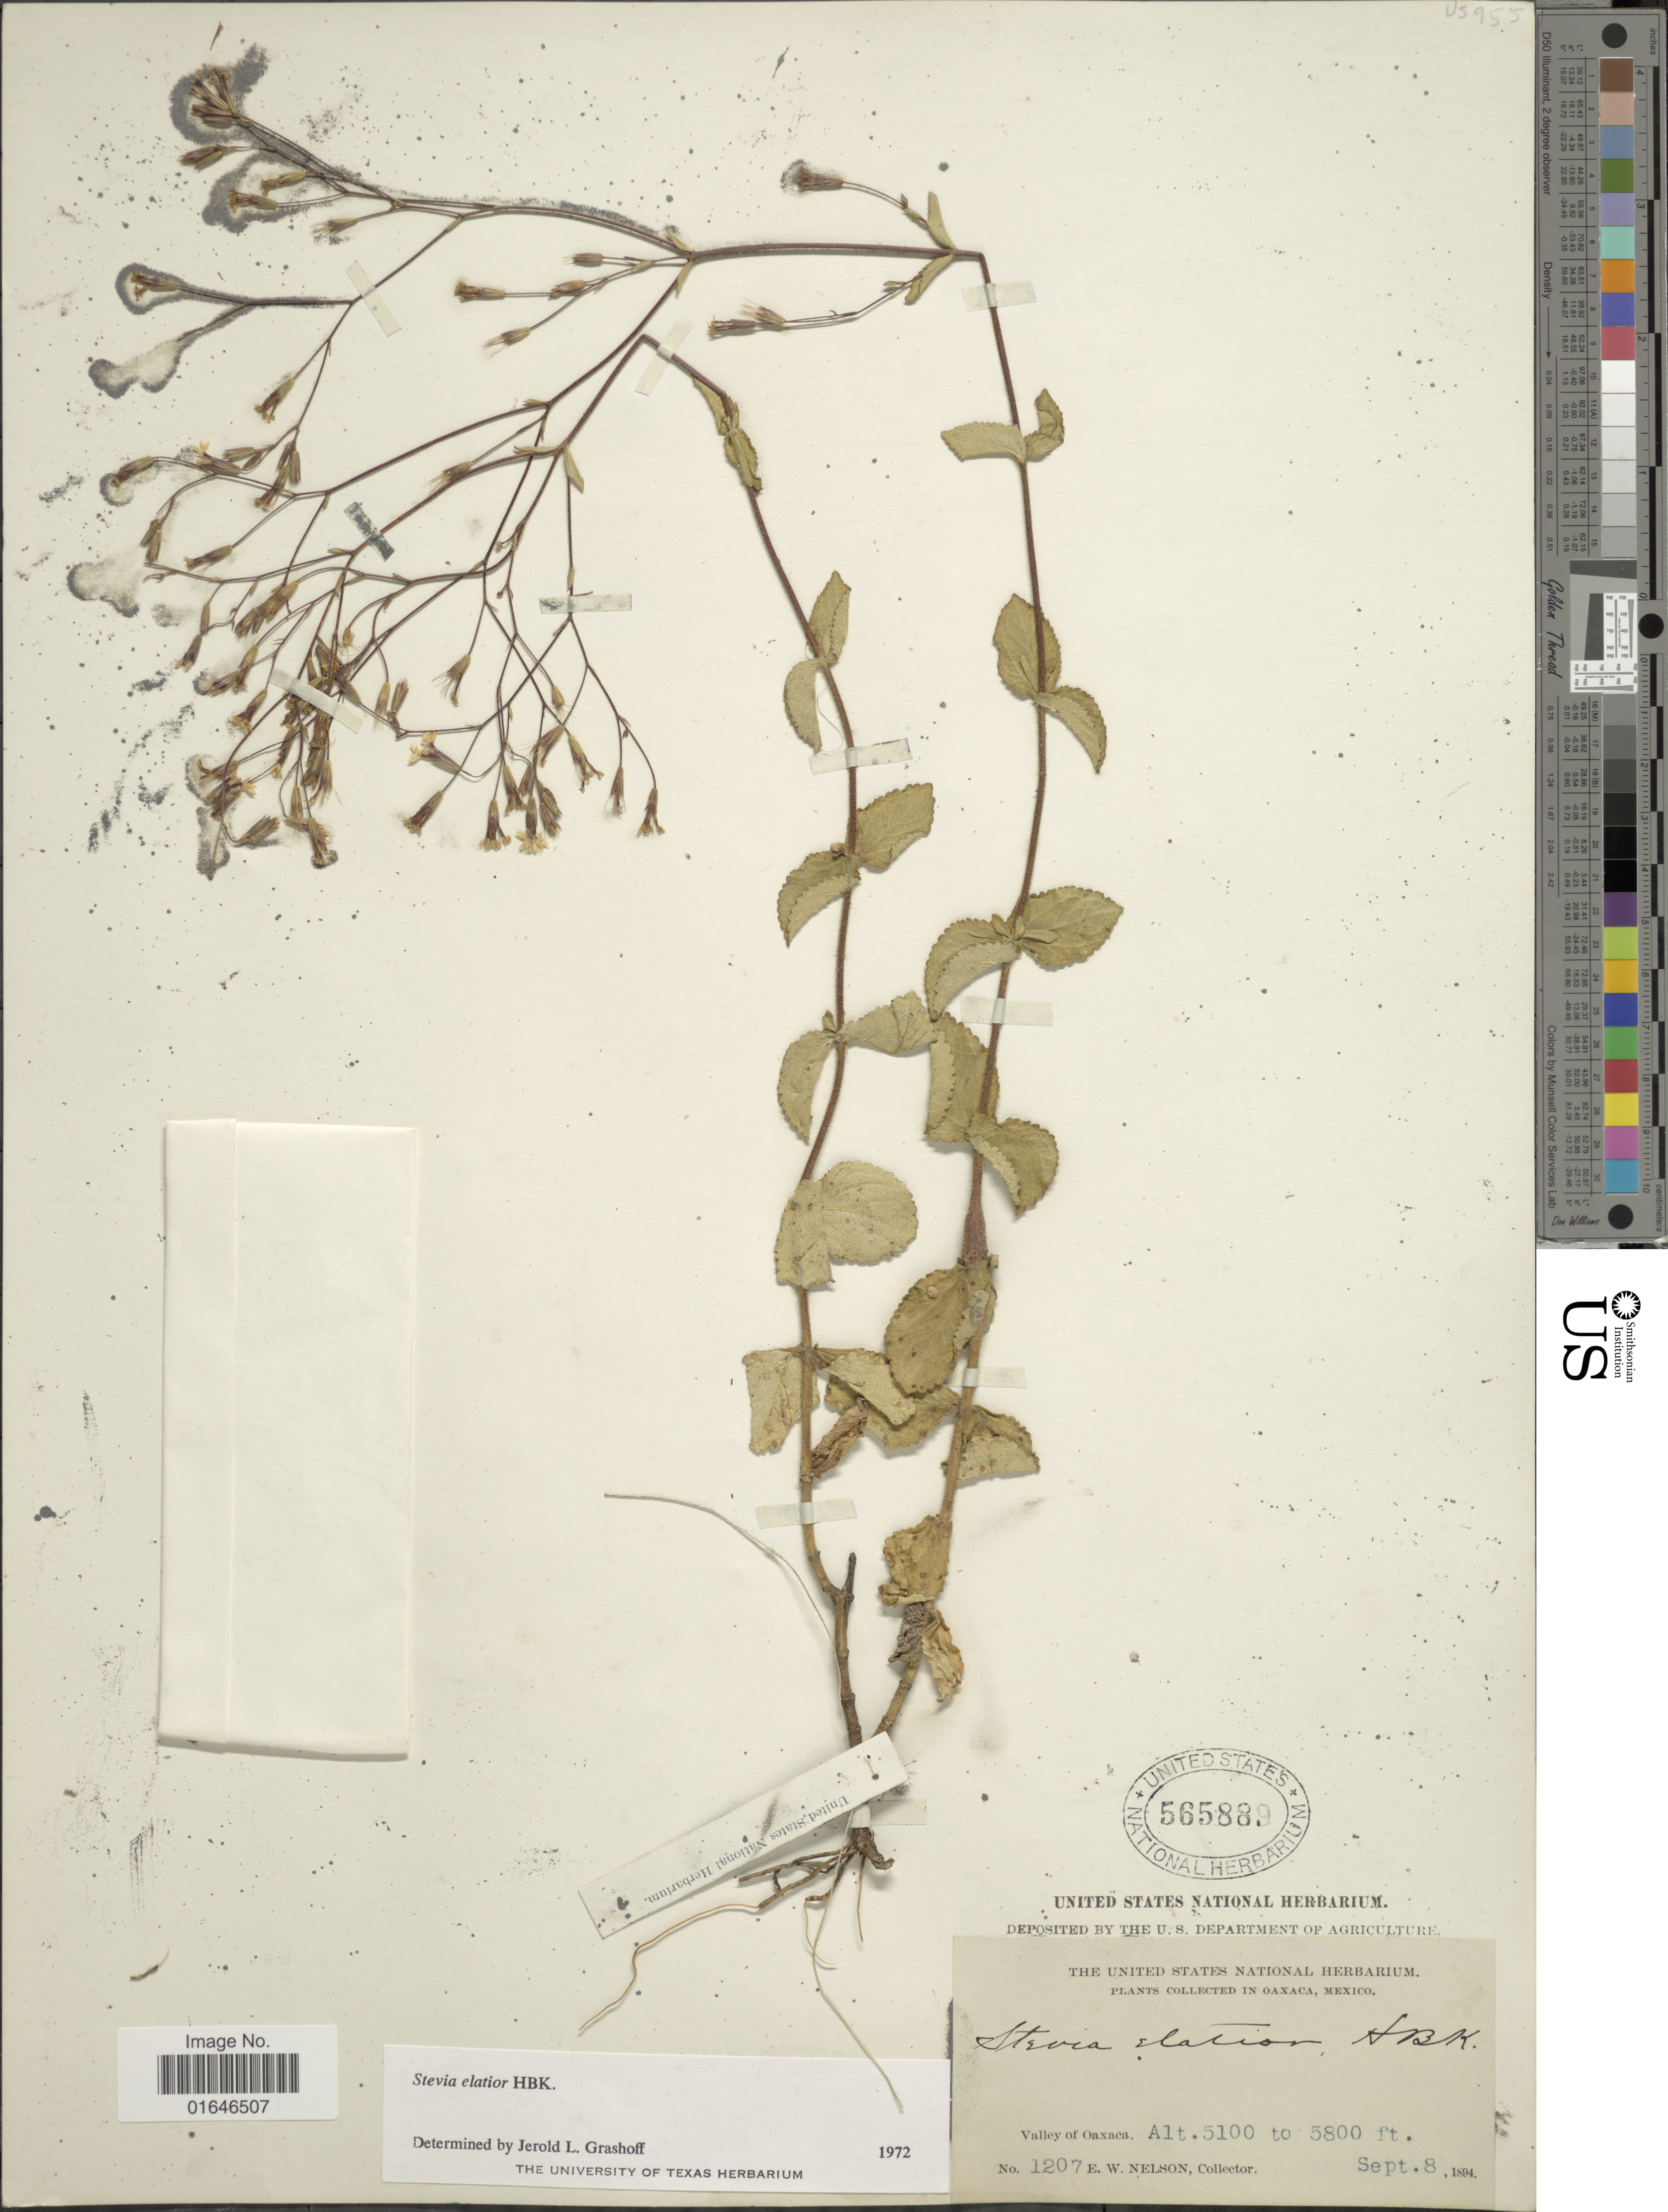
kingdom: Plantae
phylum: Tracheophyta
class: Magnoliopsida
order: Asterales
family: Asteraceae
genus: Stevia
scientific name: Stevia elatior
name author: Kunth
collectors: E. W. Nelson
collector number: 1207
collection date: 1894-09-08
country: Mexico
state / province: Oaxaca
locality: In Oaxaca, Valley of Oaxaca.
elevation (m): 1554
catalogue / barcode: US 565889